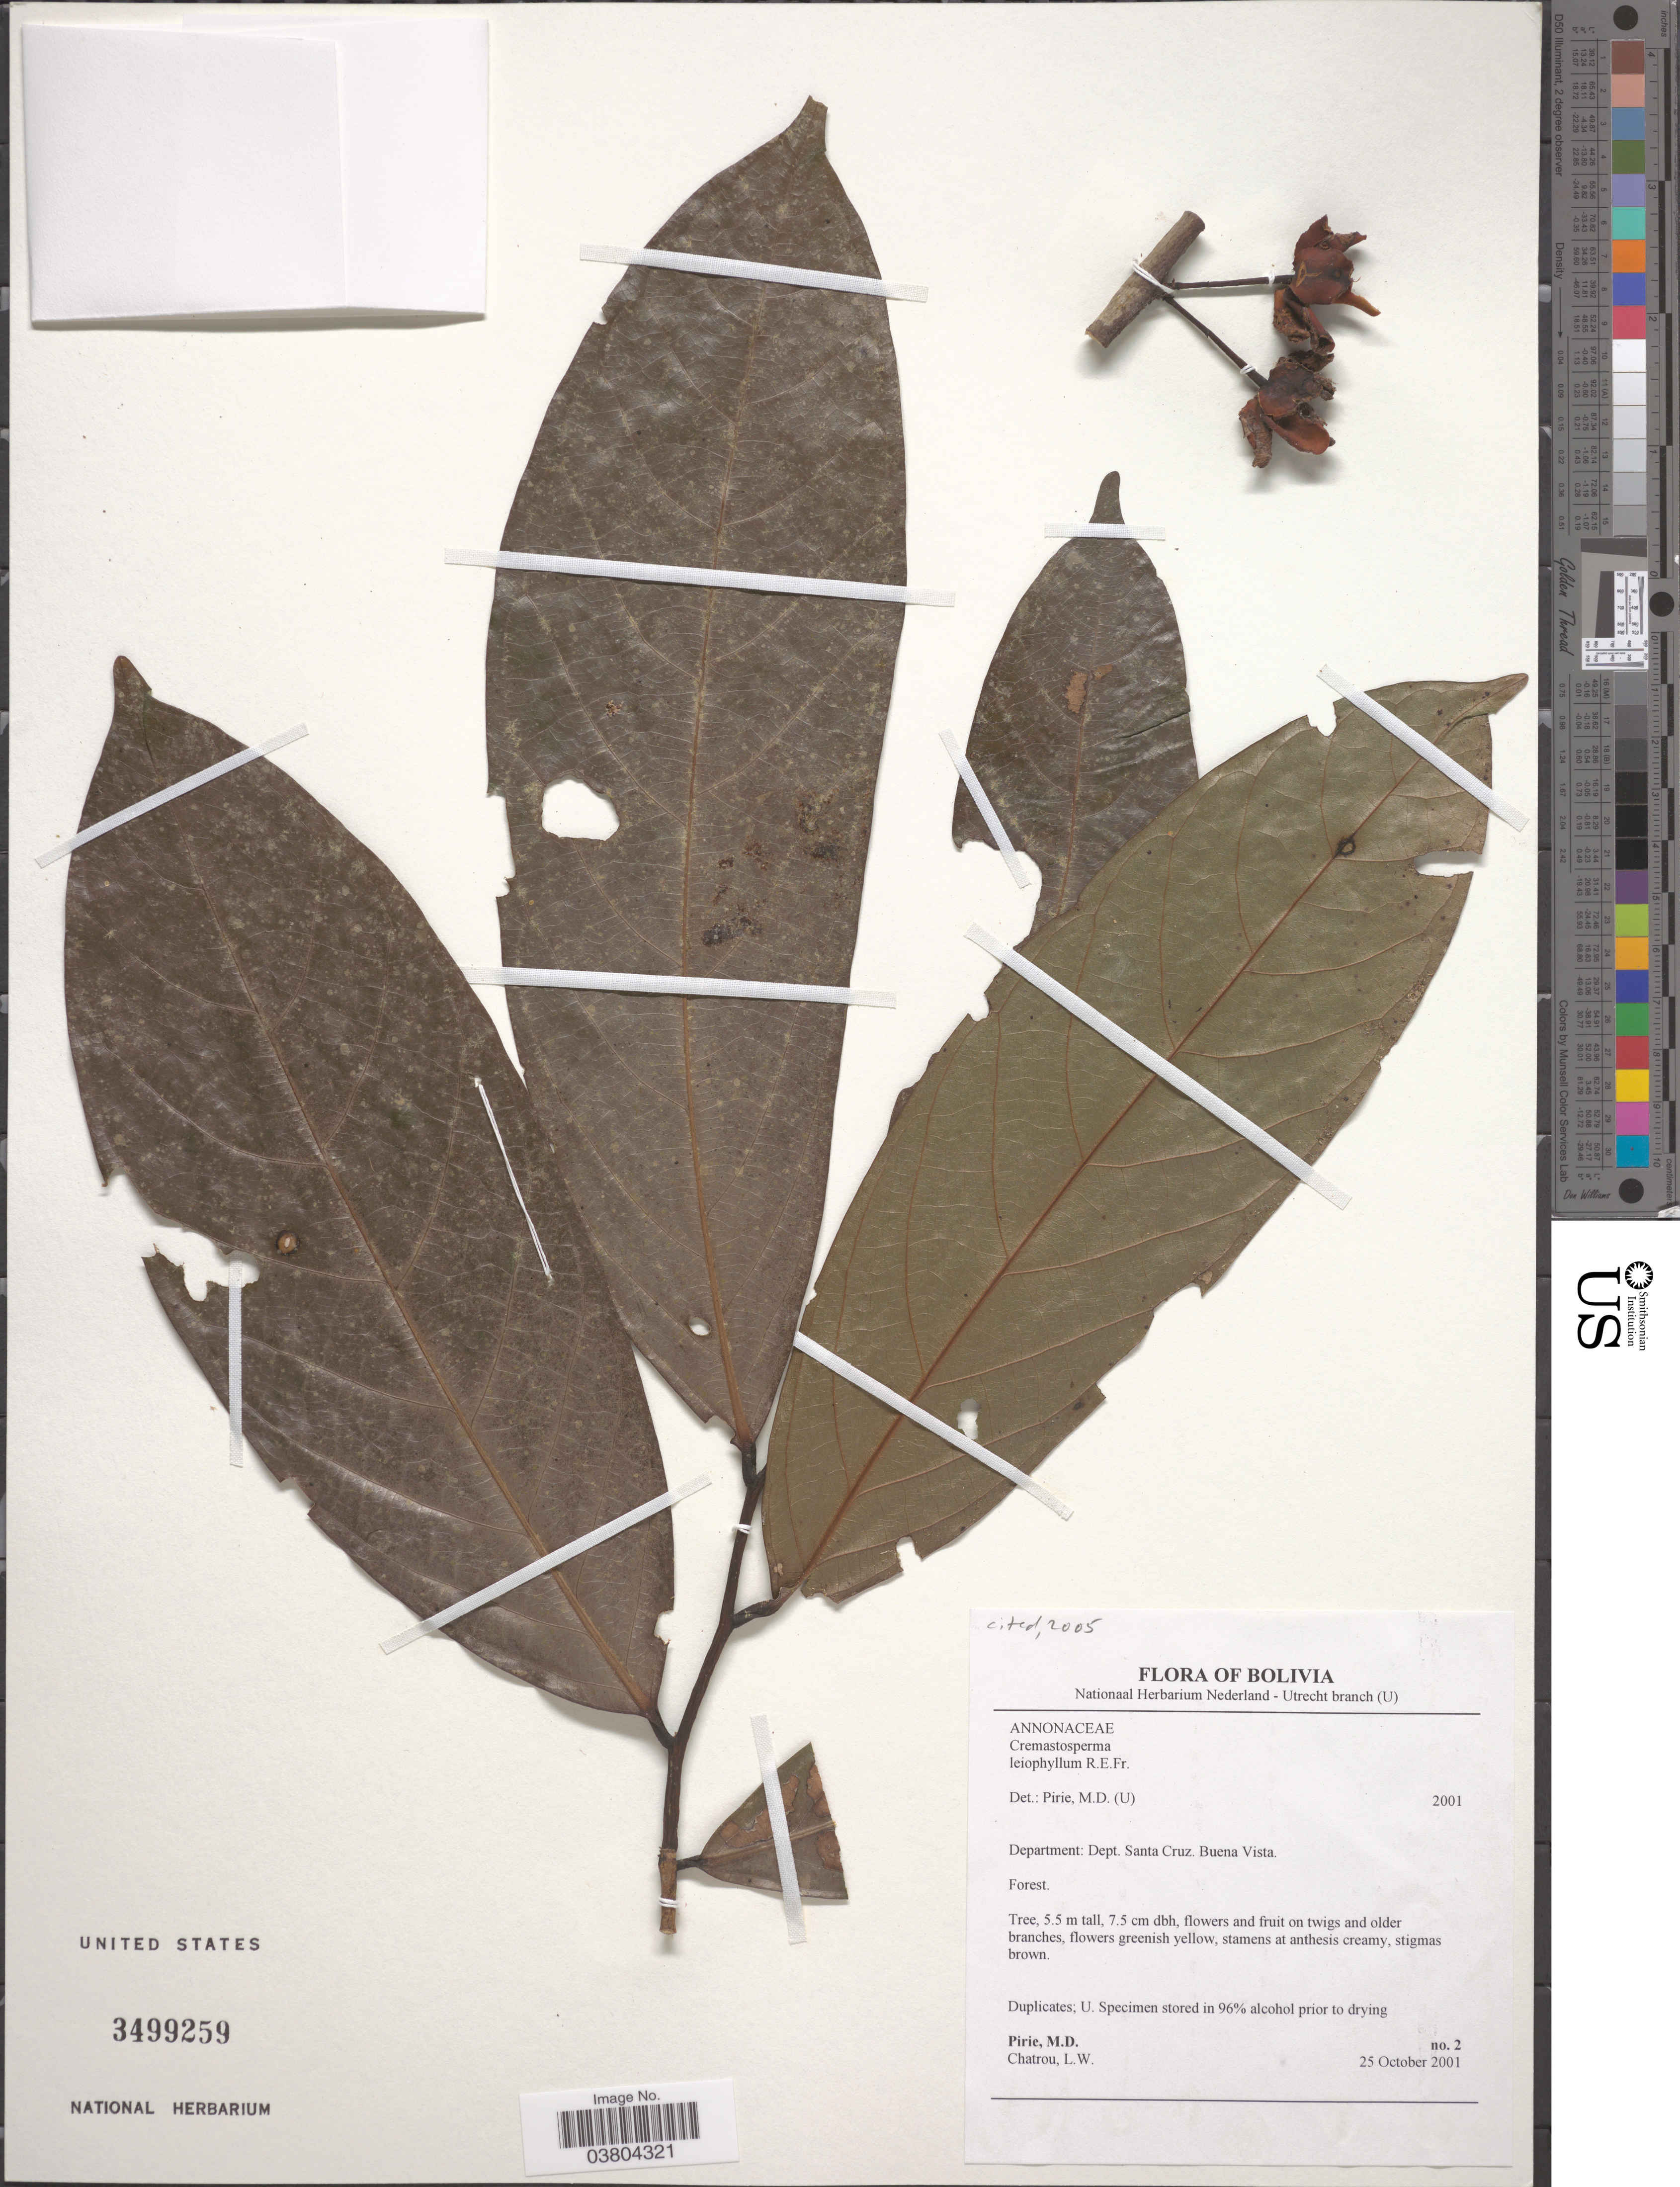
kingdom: Plantae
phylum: Tracheophyta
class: Magnoliopsida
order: Magnoliales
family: Annonaceae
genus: Cremastosperma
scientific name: Cremastosperma leiophyllum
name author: (Diels) R.E. Fr.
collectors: M. Pirie & L. W. Chatrou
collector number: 2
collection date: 2001-10-25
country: Bolivia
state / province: Santa Cruz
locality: Department: Dept. Santa Cruz. Buena Vista.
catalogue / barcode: US 3499259